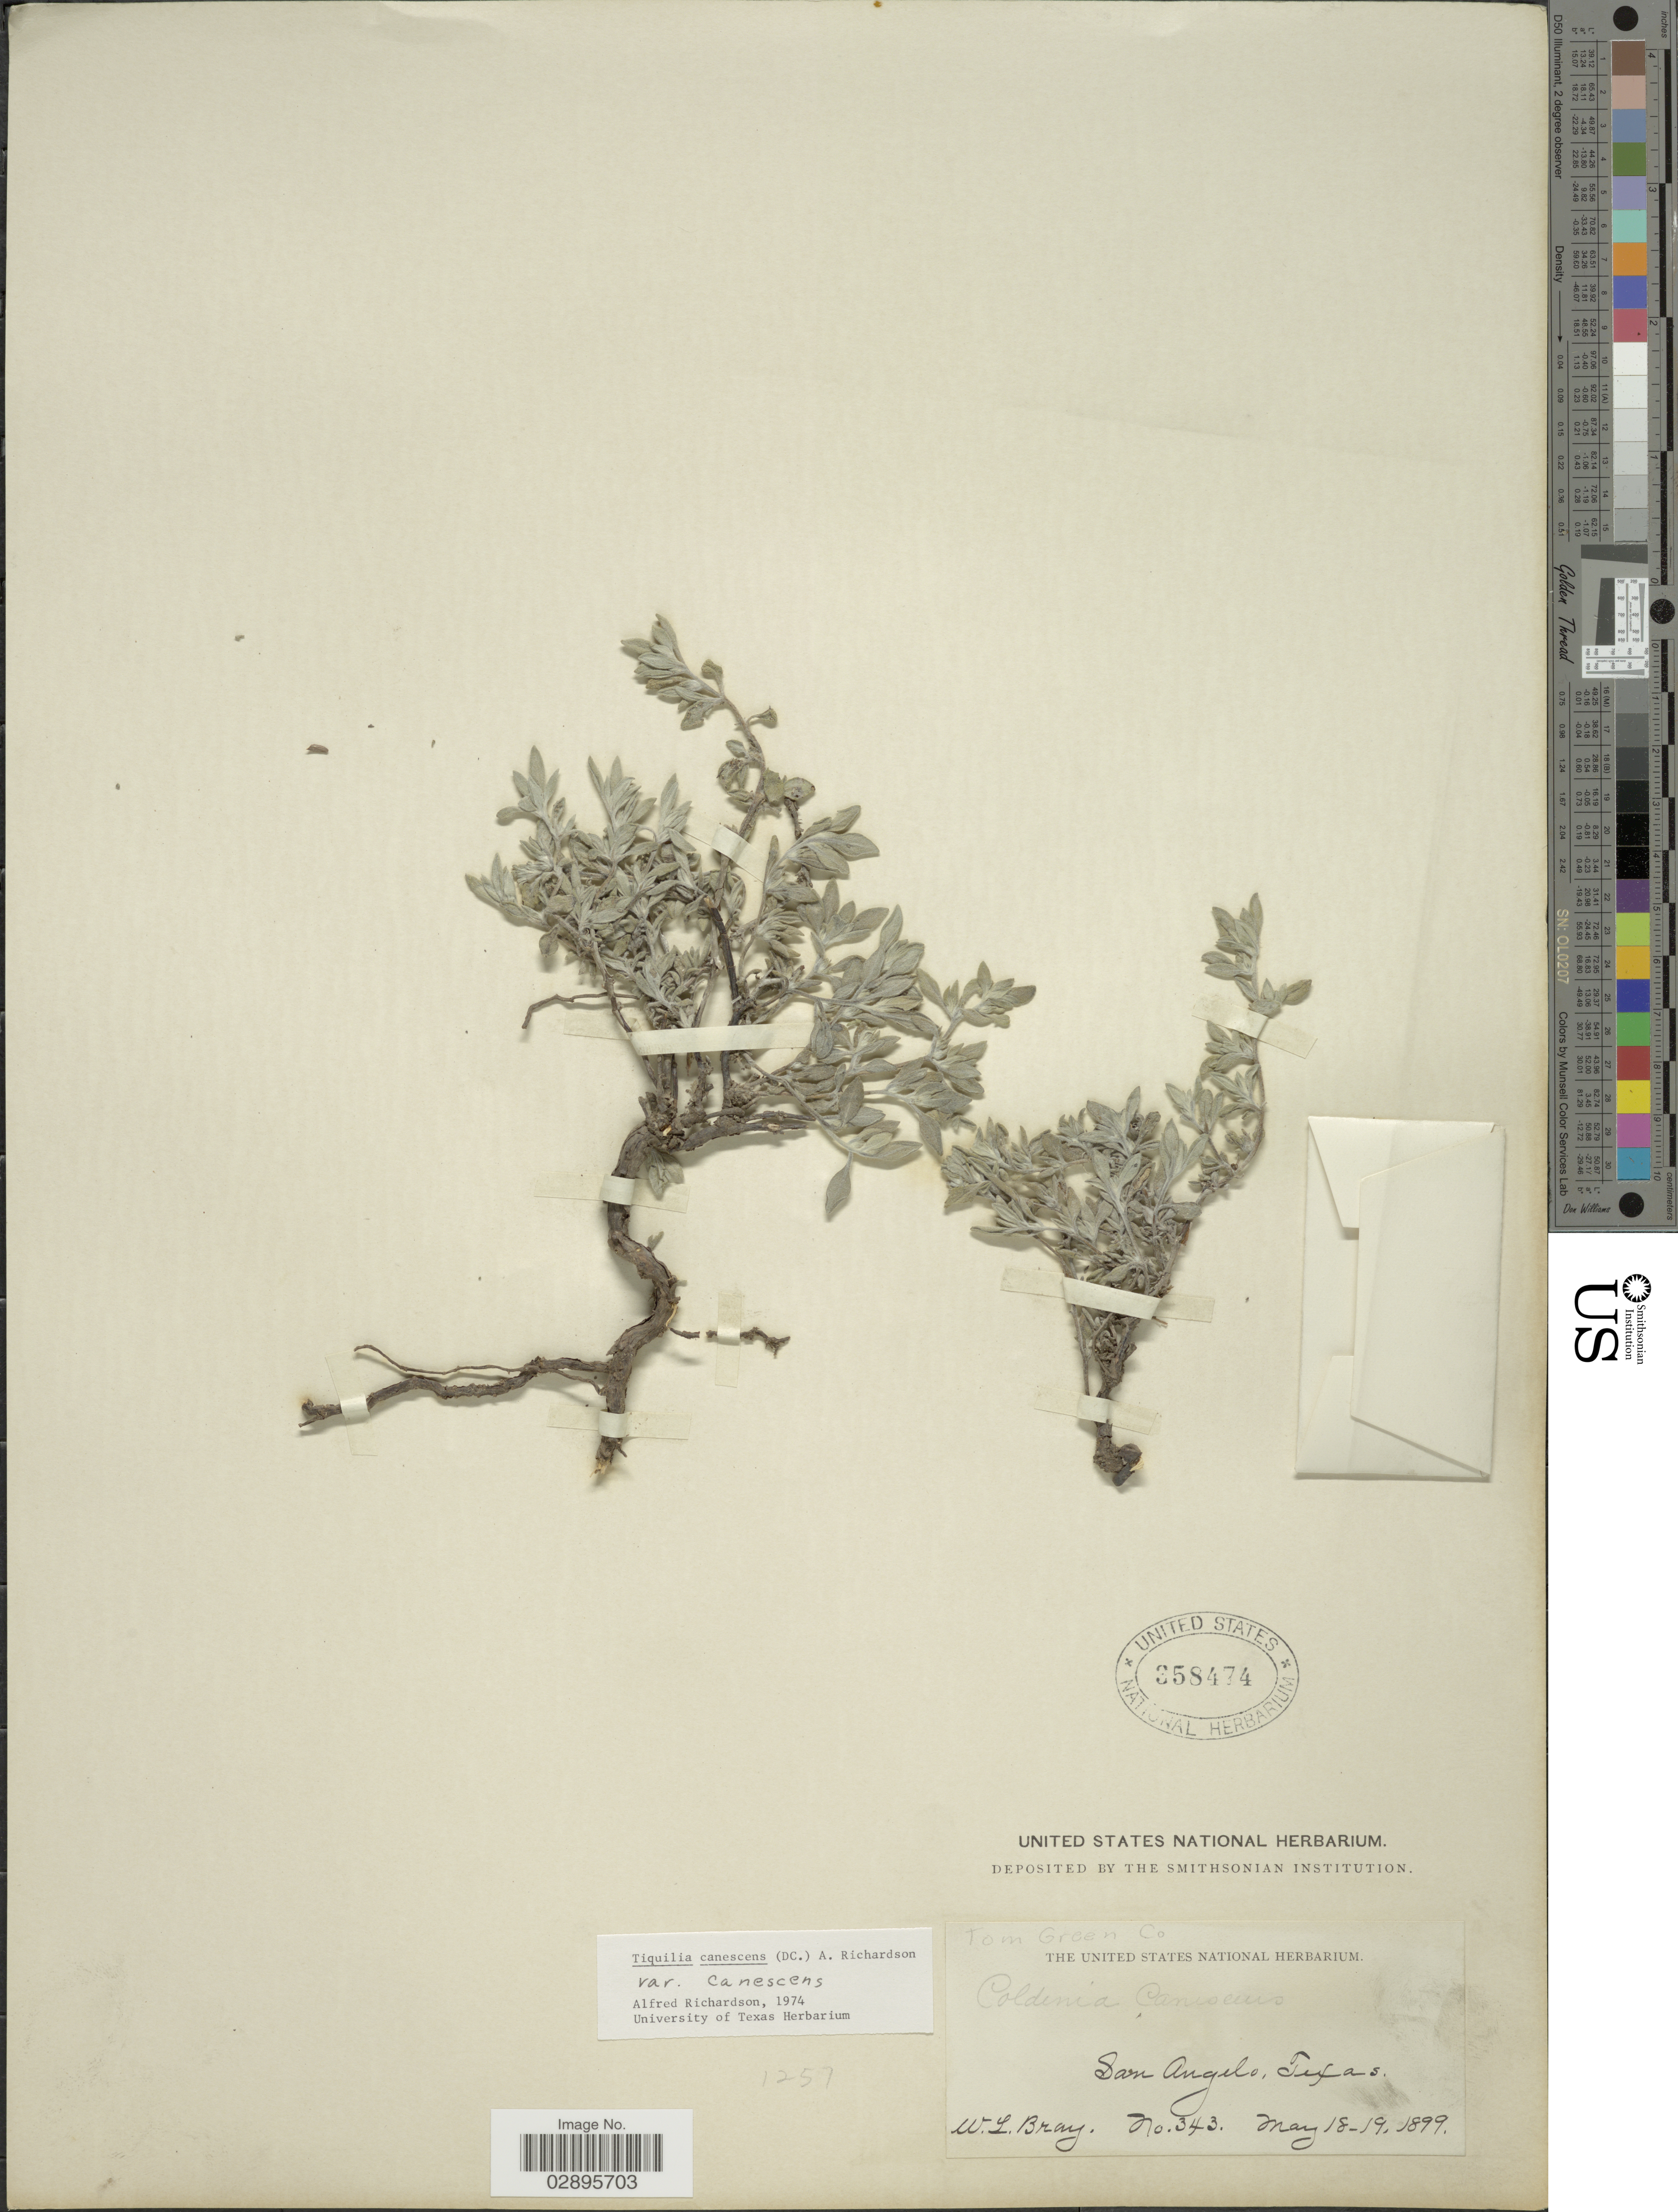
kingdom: Plantae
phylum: Tracheophyta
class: Magnoliopsida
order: Boraginales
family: Ehretiaceae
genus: Tiquilia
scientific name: Tiquilia canescens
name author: (DC.) A.T. Richardson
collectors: W. L. Bray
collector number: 343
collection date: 1899-05-18/1899-05-19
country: United States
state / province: Texas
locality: Tom Green Co., San Angelo.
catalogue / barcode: US 358474